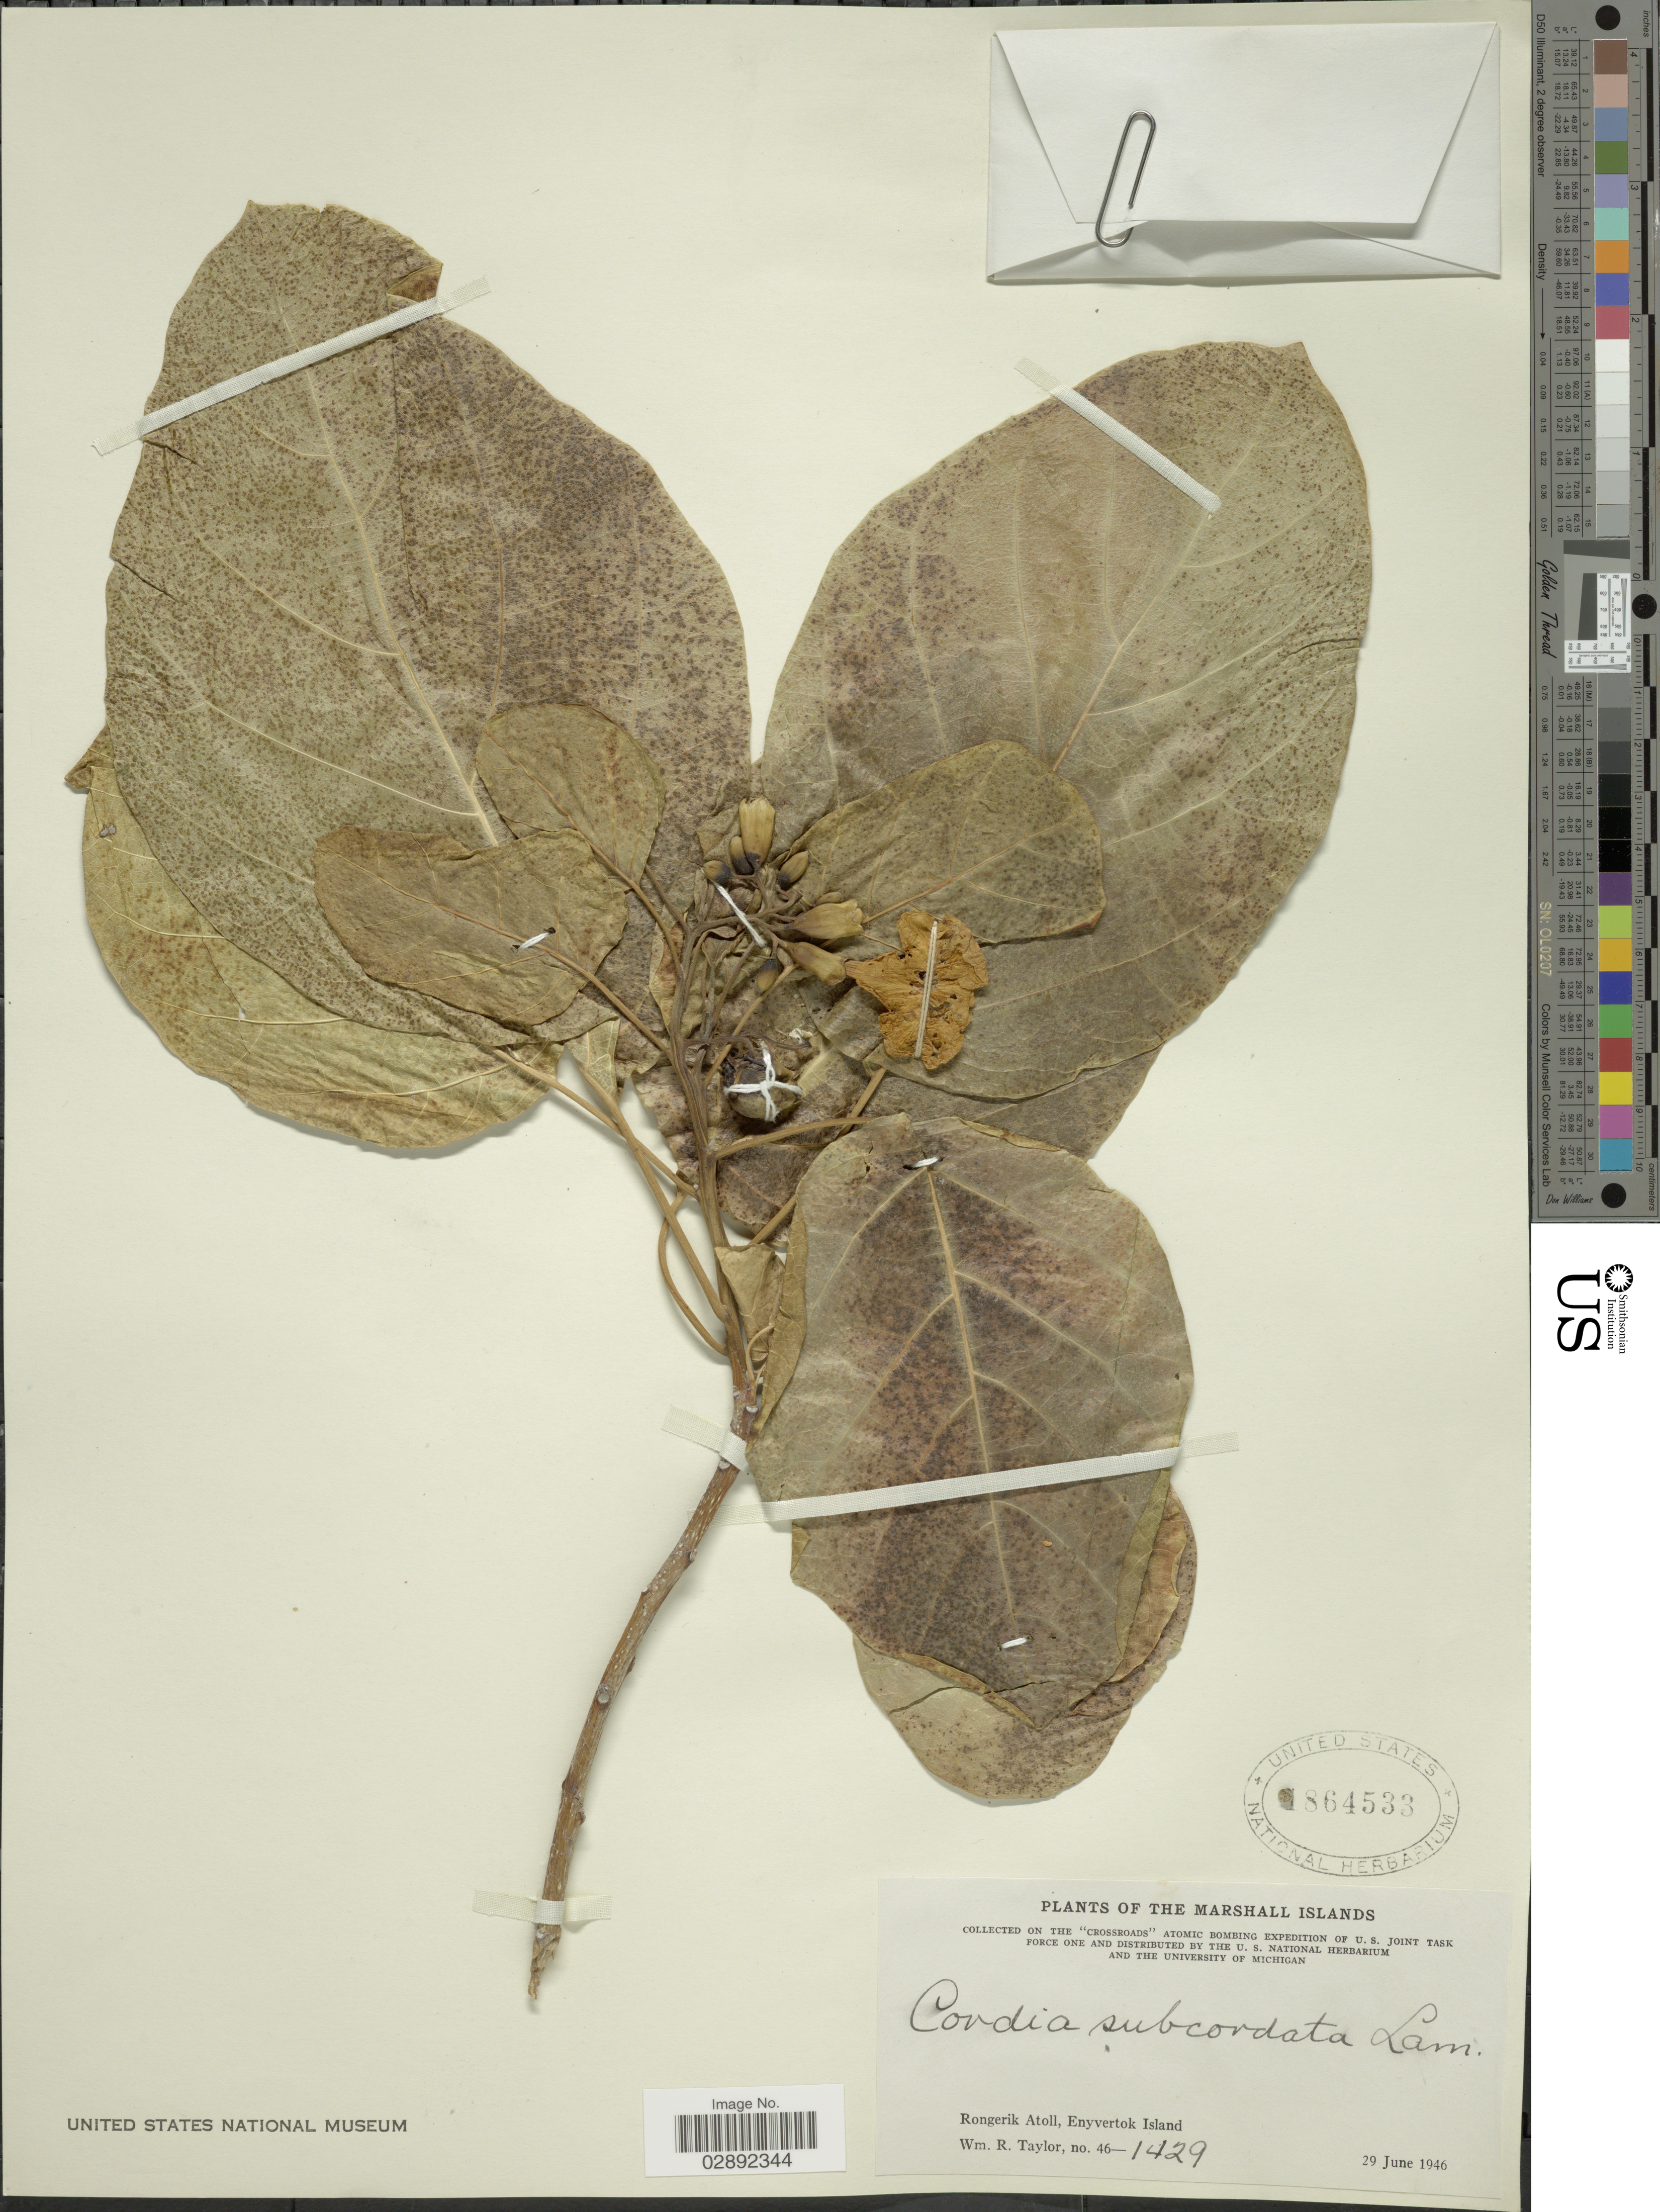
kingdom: Plantae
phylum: Tracheophyta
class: Magnoliopsida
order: Boraginales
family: Cordiaceae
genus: Cordia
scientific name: Cordia subcordata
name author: Lam.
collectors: W. R. Taylor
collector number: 46-1429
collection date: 1946-06-29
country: Marshall Islands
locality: Rongerik Atoll, Enyvertok Island.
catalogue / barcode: US 864533